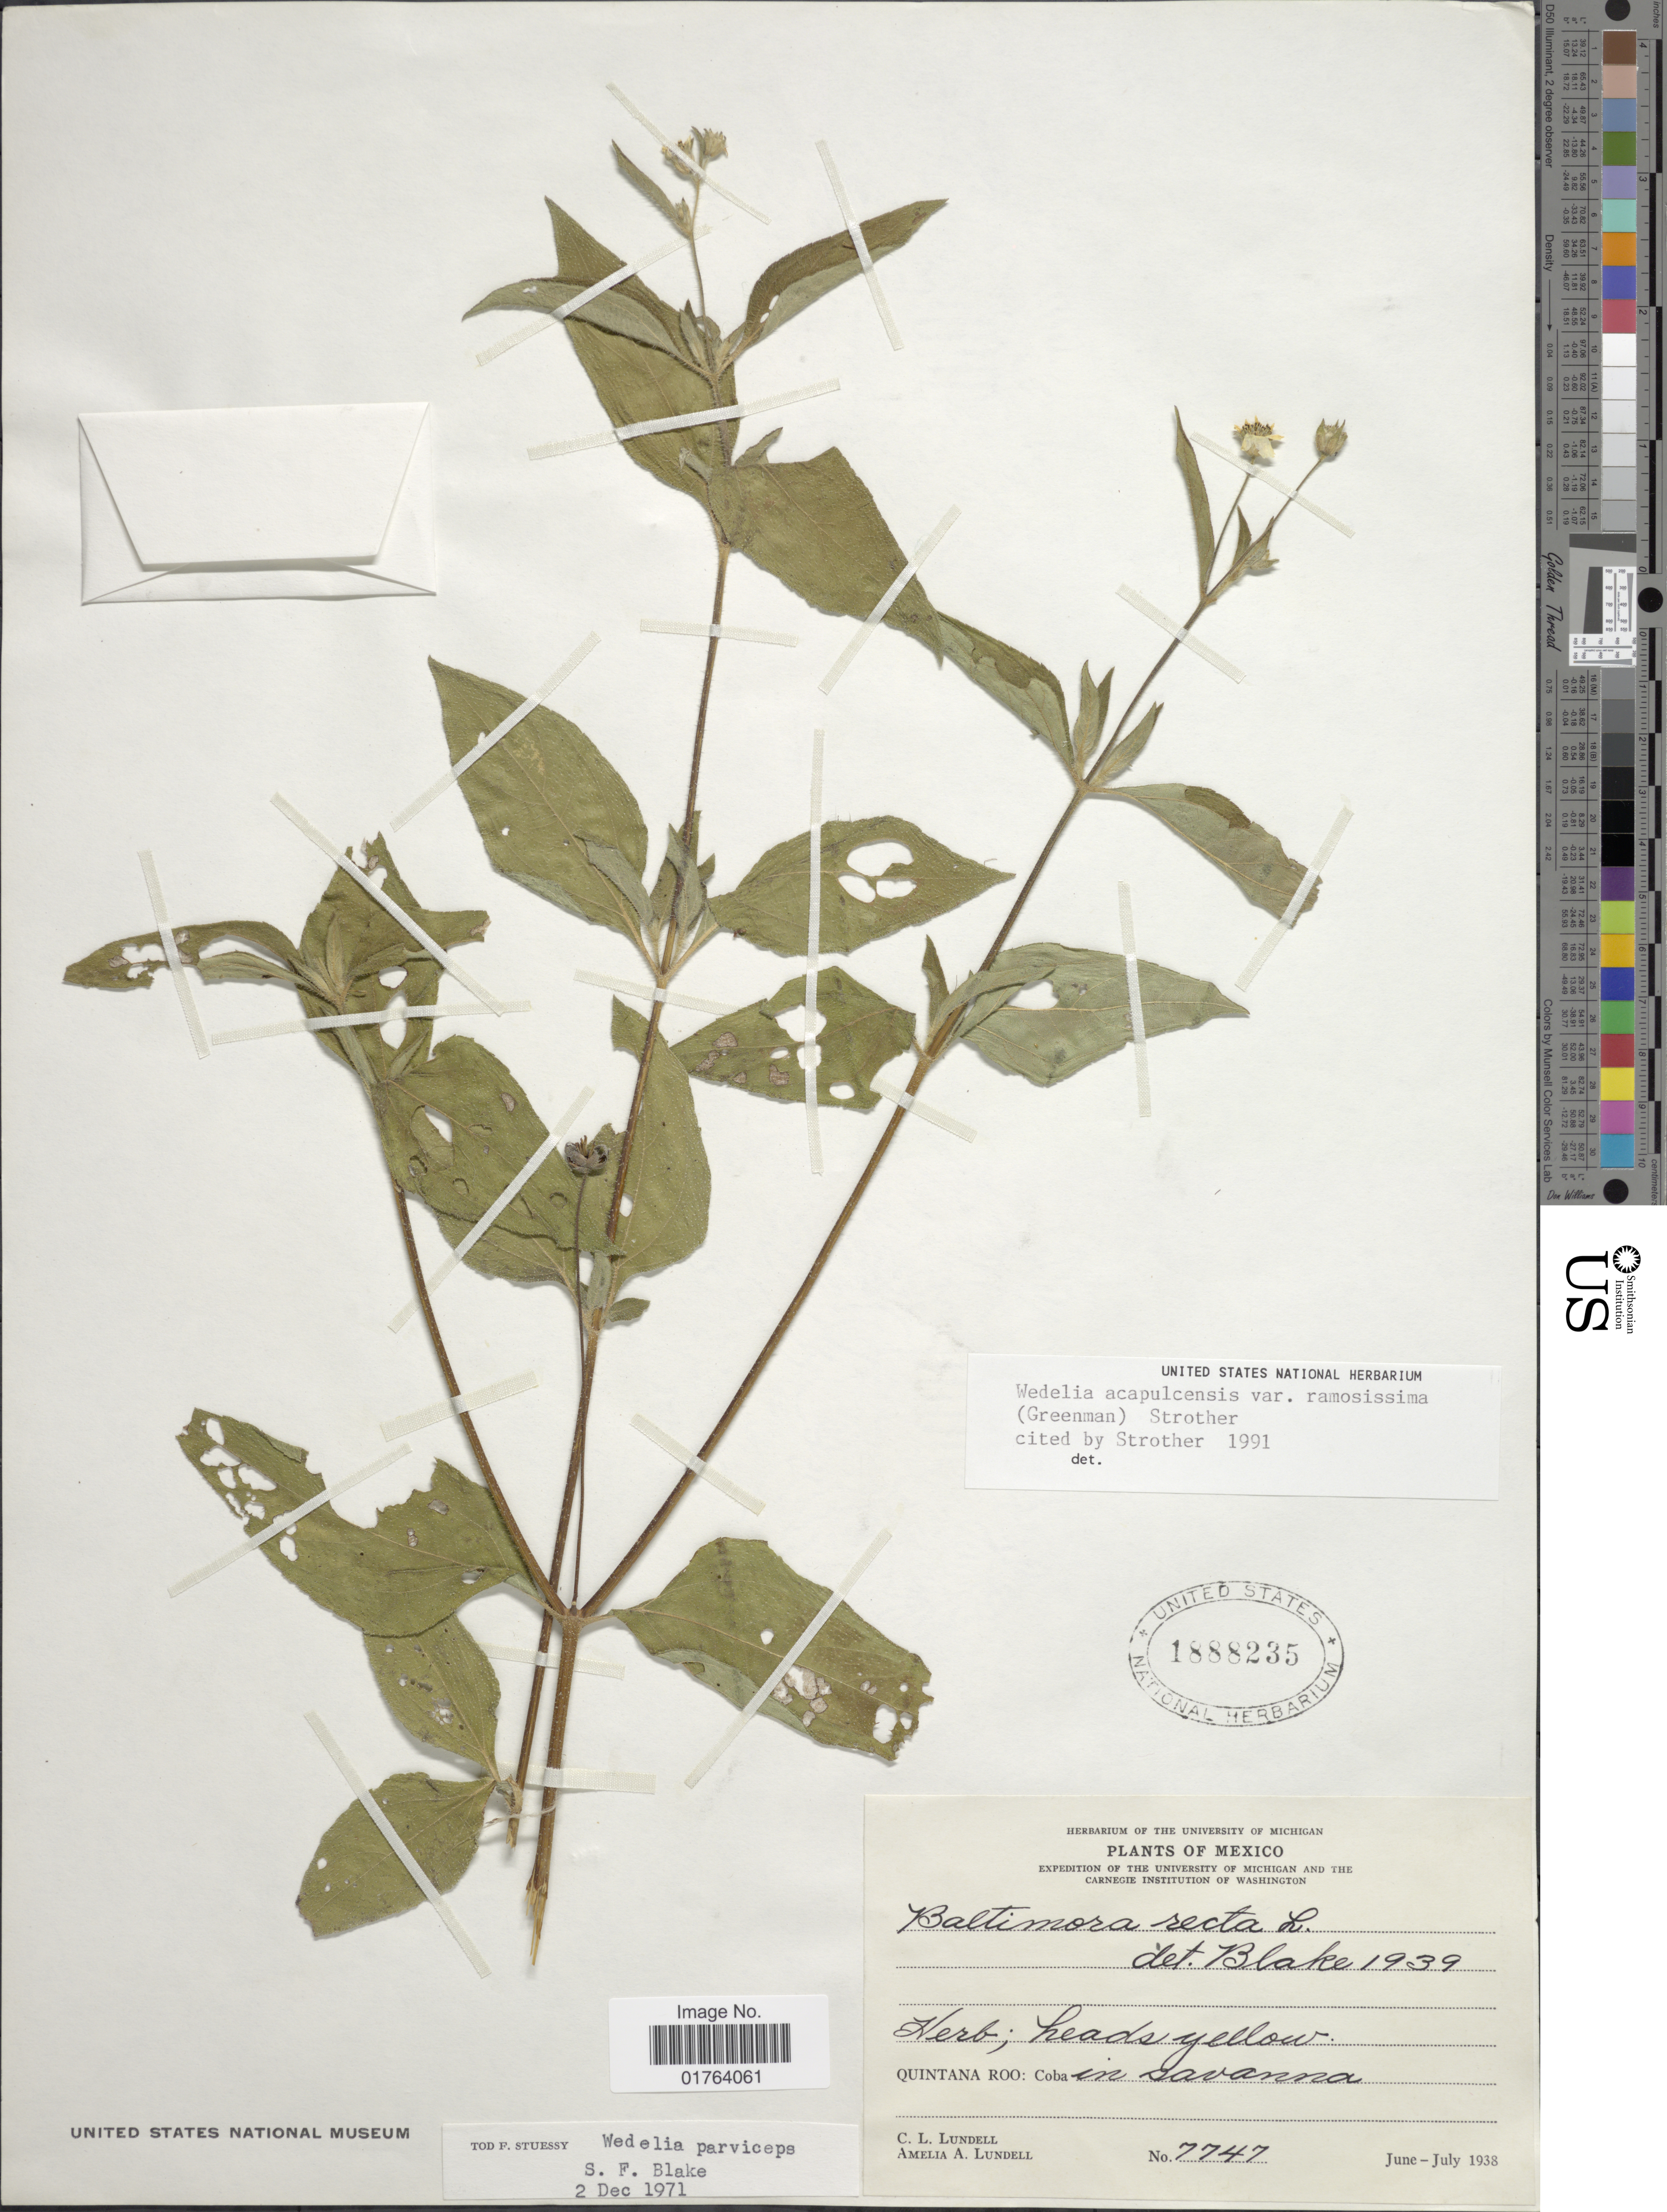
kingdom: Plantae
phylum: Tracheophyta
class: Magnoliopsida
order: Asterales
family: Asteraceae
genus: Wedelia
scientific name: Wedelia acapulcensis var. ramosissima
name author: (Greenm.) Strother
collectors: C. L. Lundell & A. A. Lundell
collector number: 7747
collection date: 1938-06/1938-07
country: Mexico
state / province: Quintana Roo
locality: Coba in savanna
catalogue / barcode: US 1888235